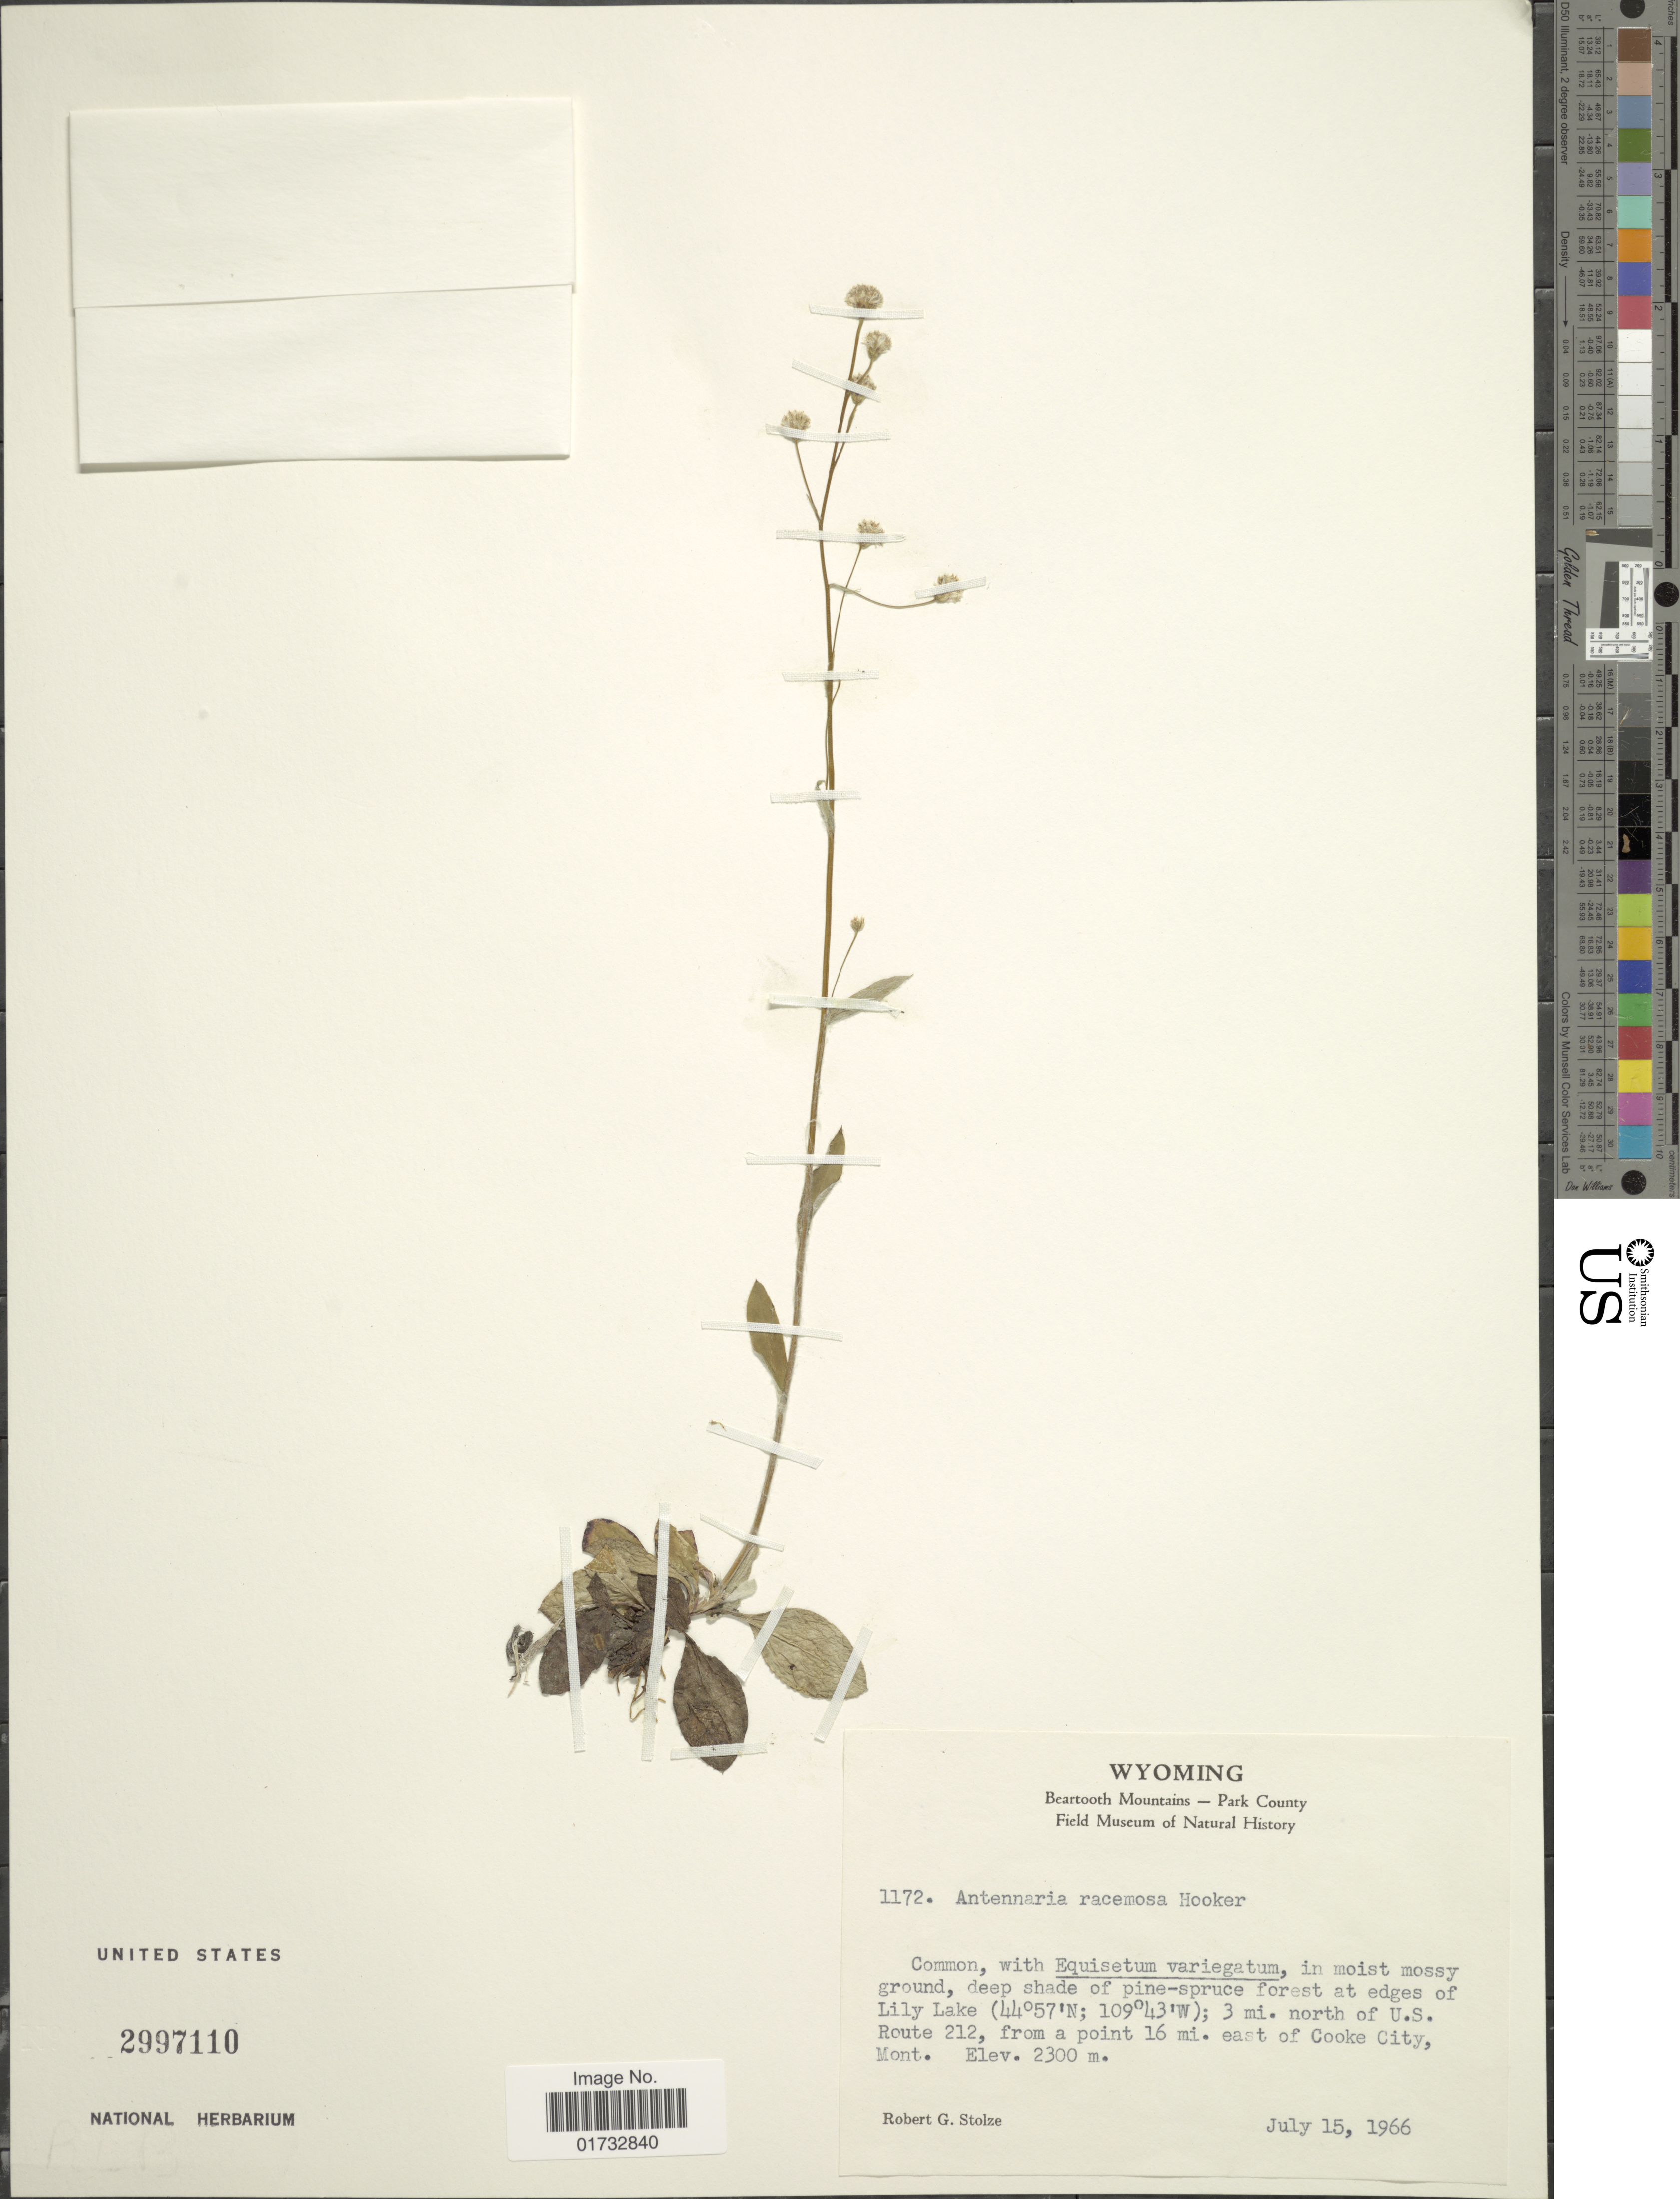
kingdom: Plantae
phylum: Tracheophyta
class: Magnoliopsida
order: Asterales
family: Asteraceae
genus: Antennaria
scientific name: Antennaria racemosa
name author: Hook.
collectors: R. G. Stolze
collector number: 1172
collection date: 1966-07-15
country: United States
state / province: Montana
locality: At edges of Lily Creek; 3 mi. N of U.S. Route 212, from a point 16 mi. E of Cooke City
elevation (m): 2300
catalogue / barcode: US 2997110